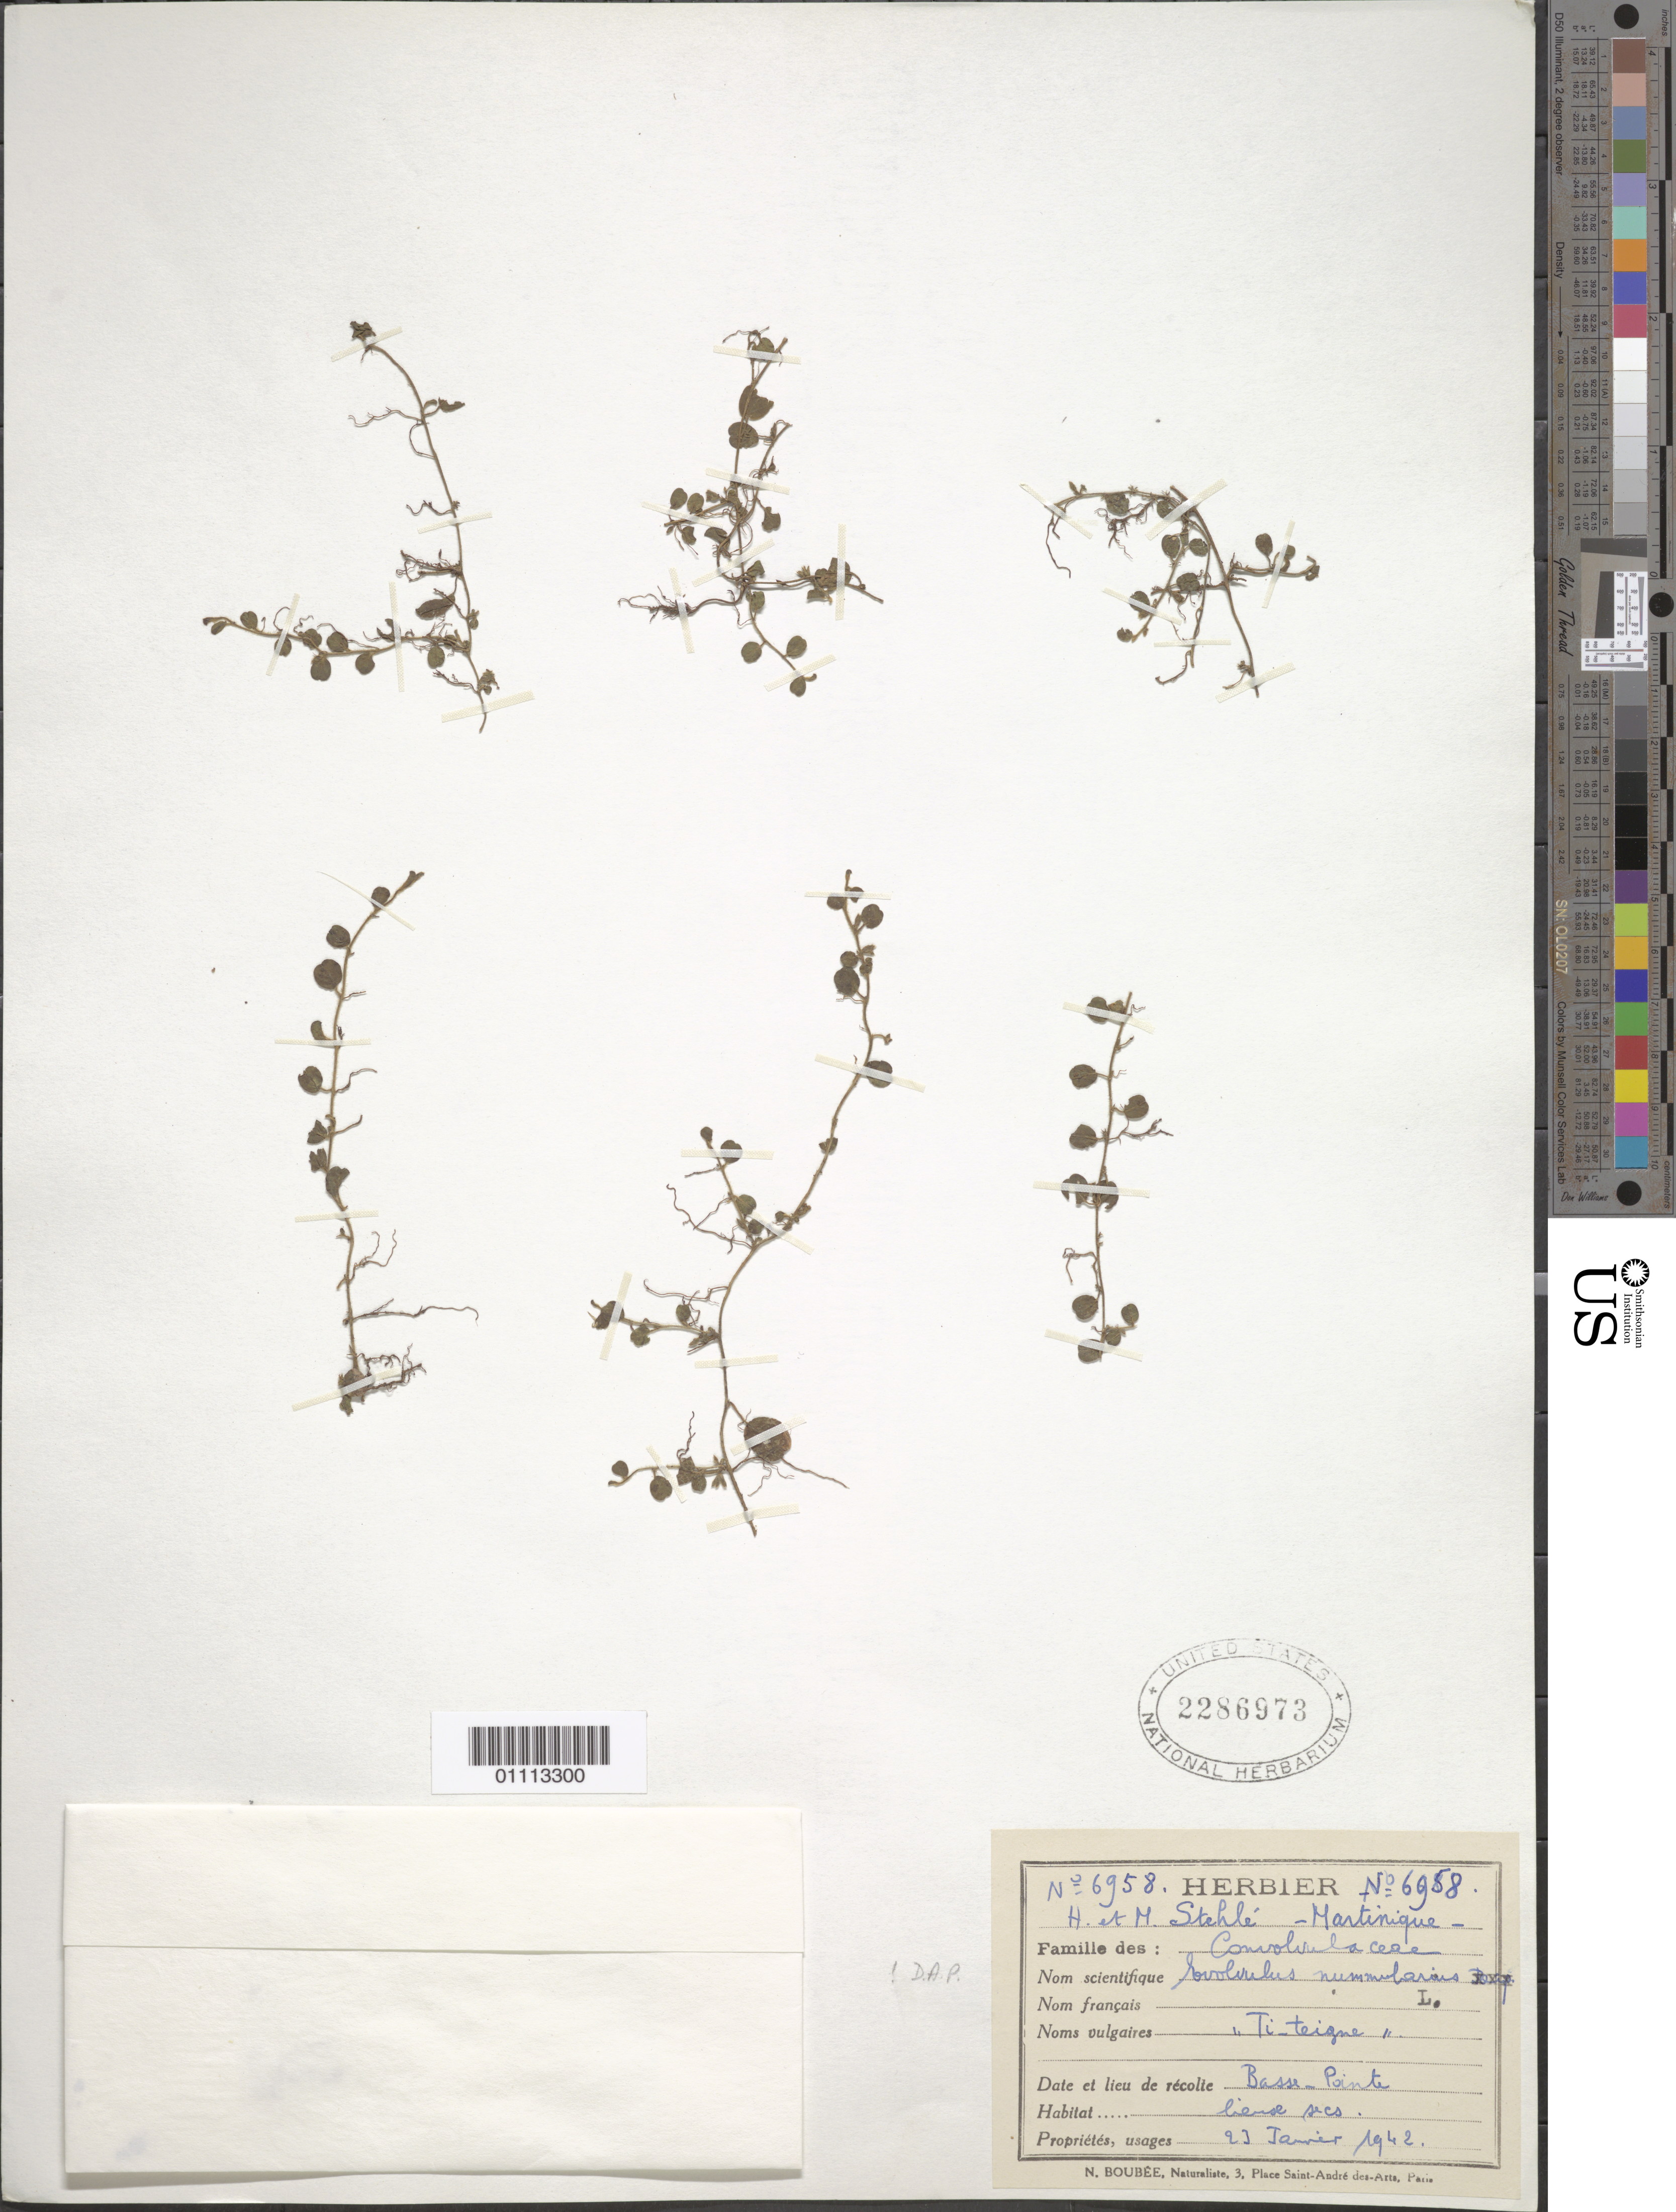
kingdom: Plantae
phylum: Tracheophyta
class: Magnoliopsida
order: Solanales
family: Convolvulaceae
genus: Evolvulus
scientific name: Evolvulus nummularius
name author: (L.) L.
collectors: H. Stehlé & M. Stehlé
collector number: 6958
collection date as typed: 23 Jan 1942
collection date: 1942-01-23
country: Martinique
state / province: La Trinité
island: Martinique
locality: Basse-Pointe. Lieuse secs.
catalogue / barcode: US 2286973